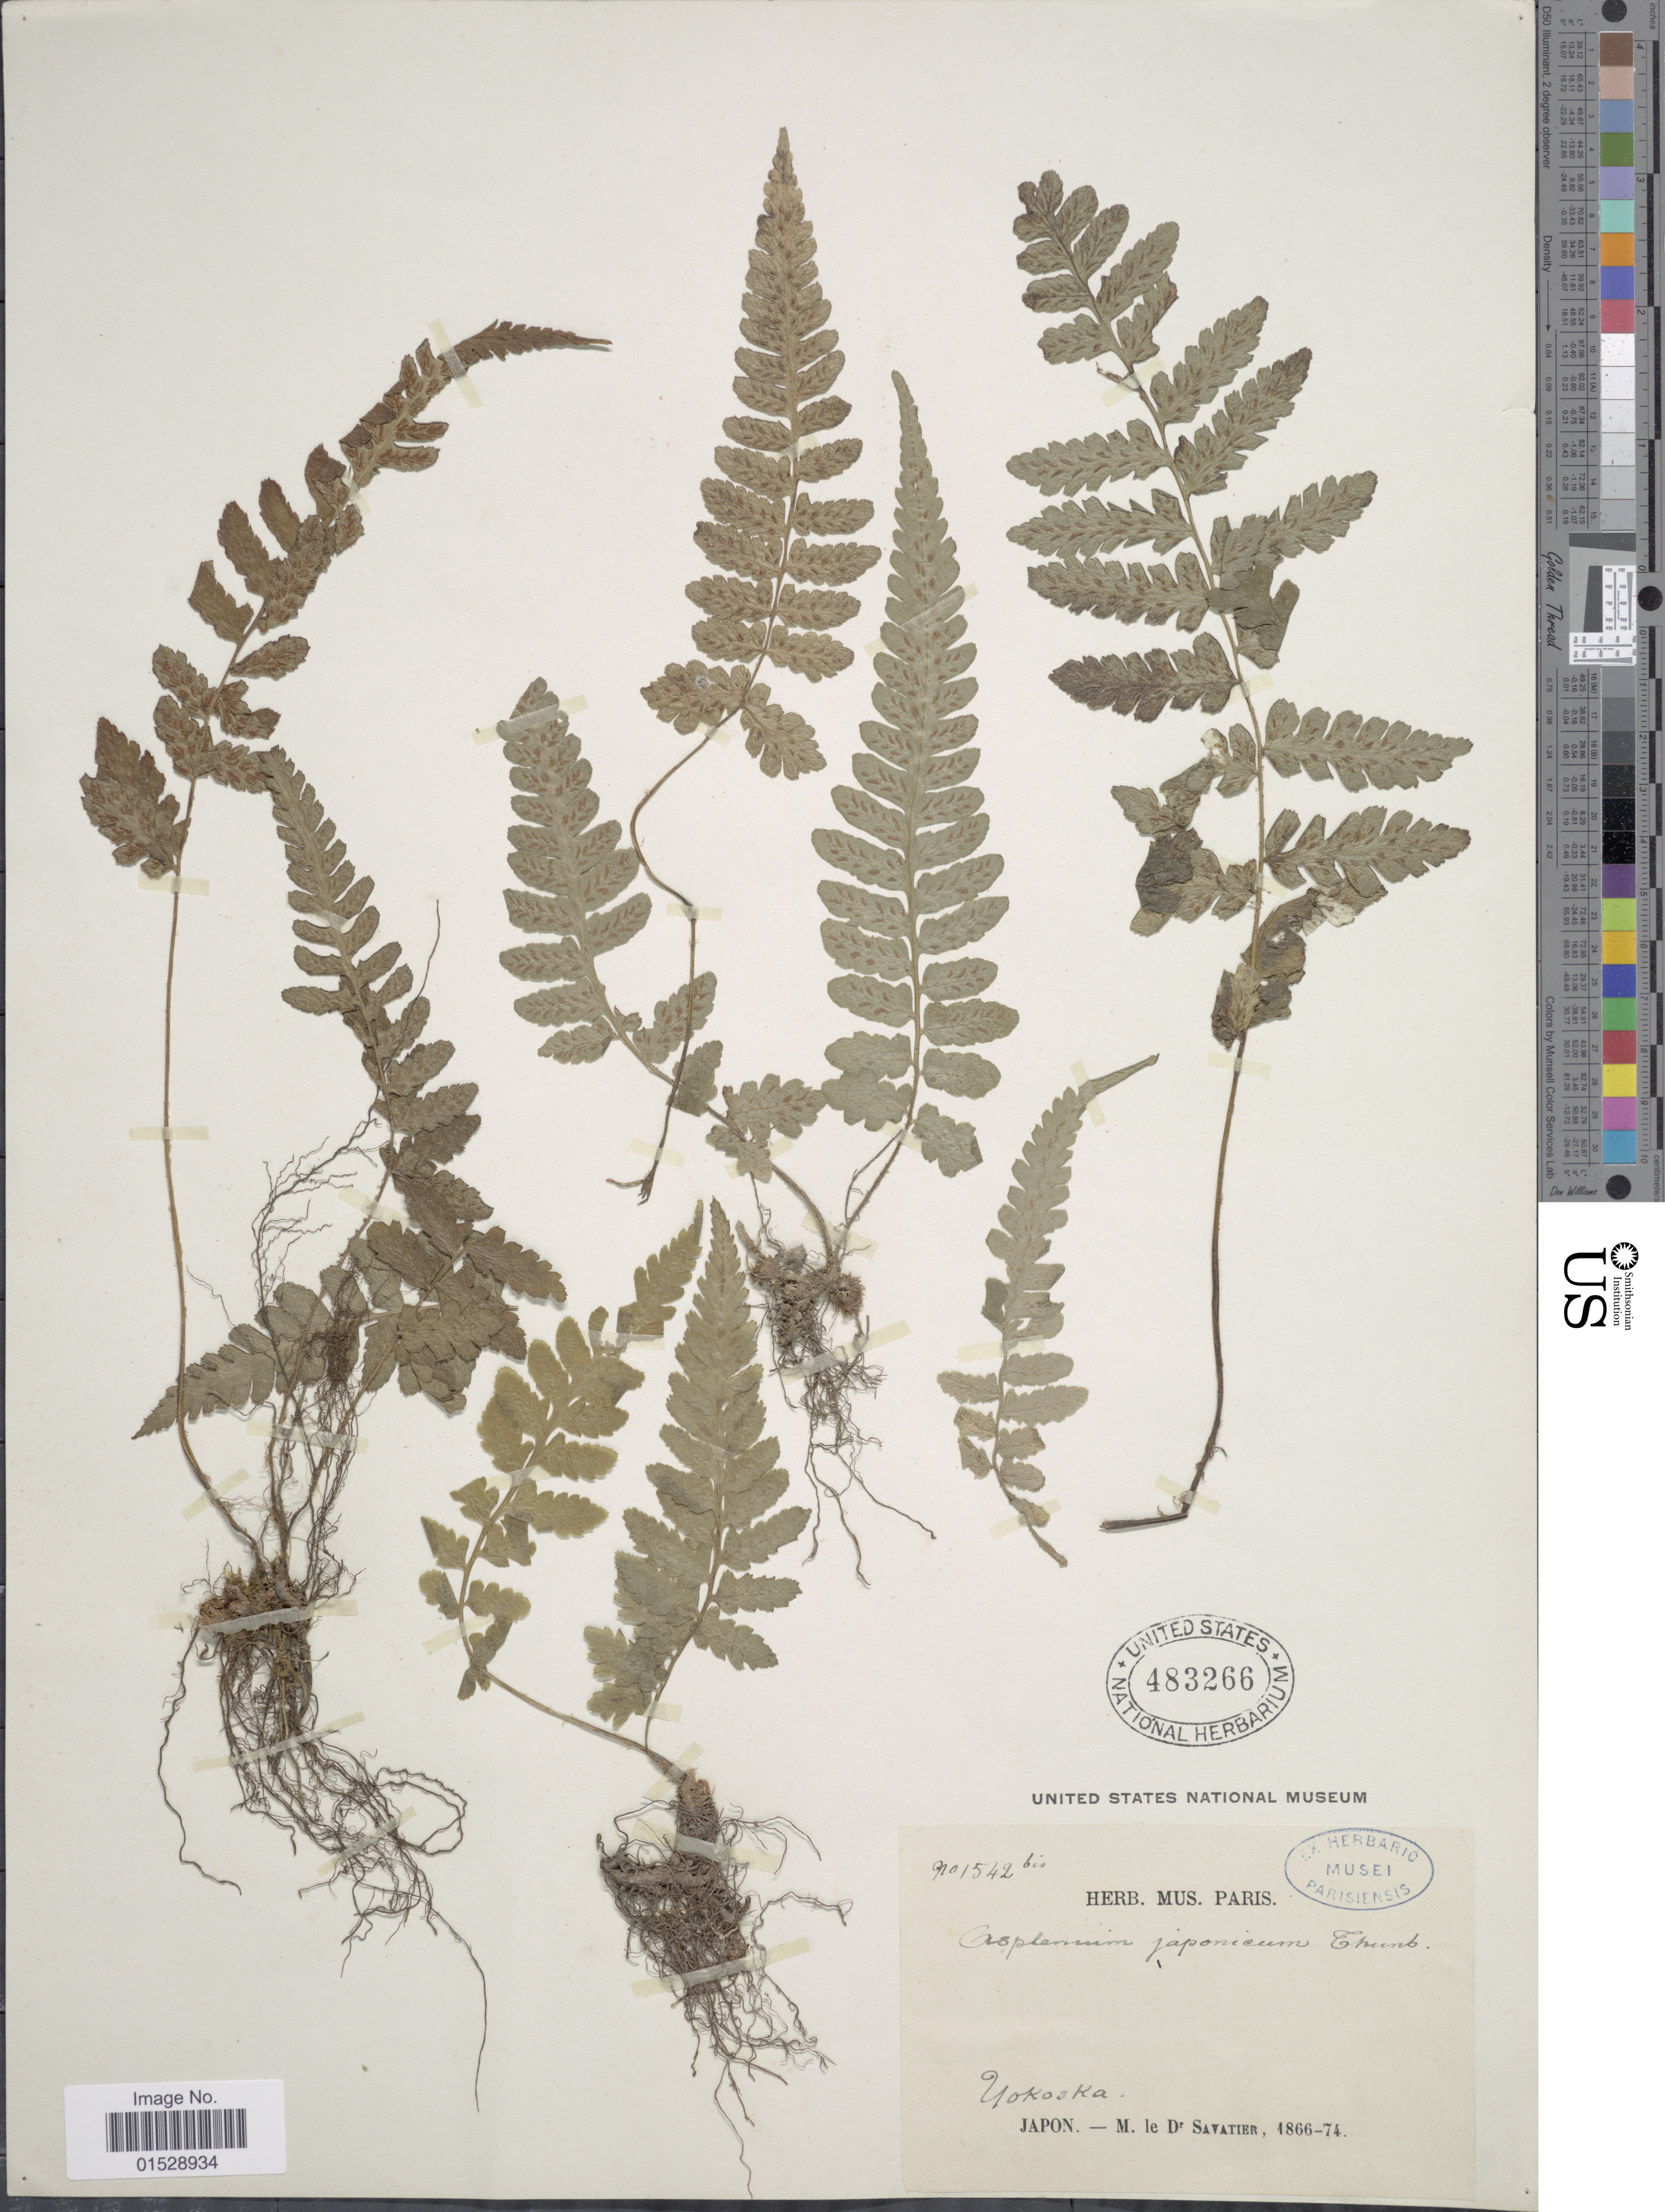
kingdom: Plantae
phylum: Tracheophyta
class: Polypodiopsida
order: Polypodiales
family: Athyriaceae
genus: Deparia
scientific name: Deparia japonica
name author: (Thunb.) M. Kato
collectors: M. Savatier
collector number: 1542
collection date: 1866/1874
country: Japan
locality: Yokoska, Japon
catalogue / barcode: US 483266